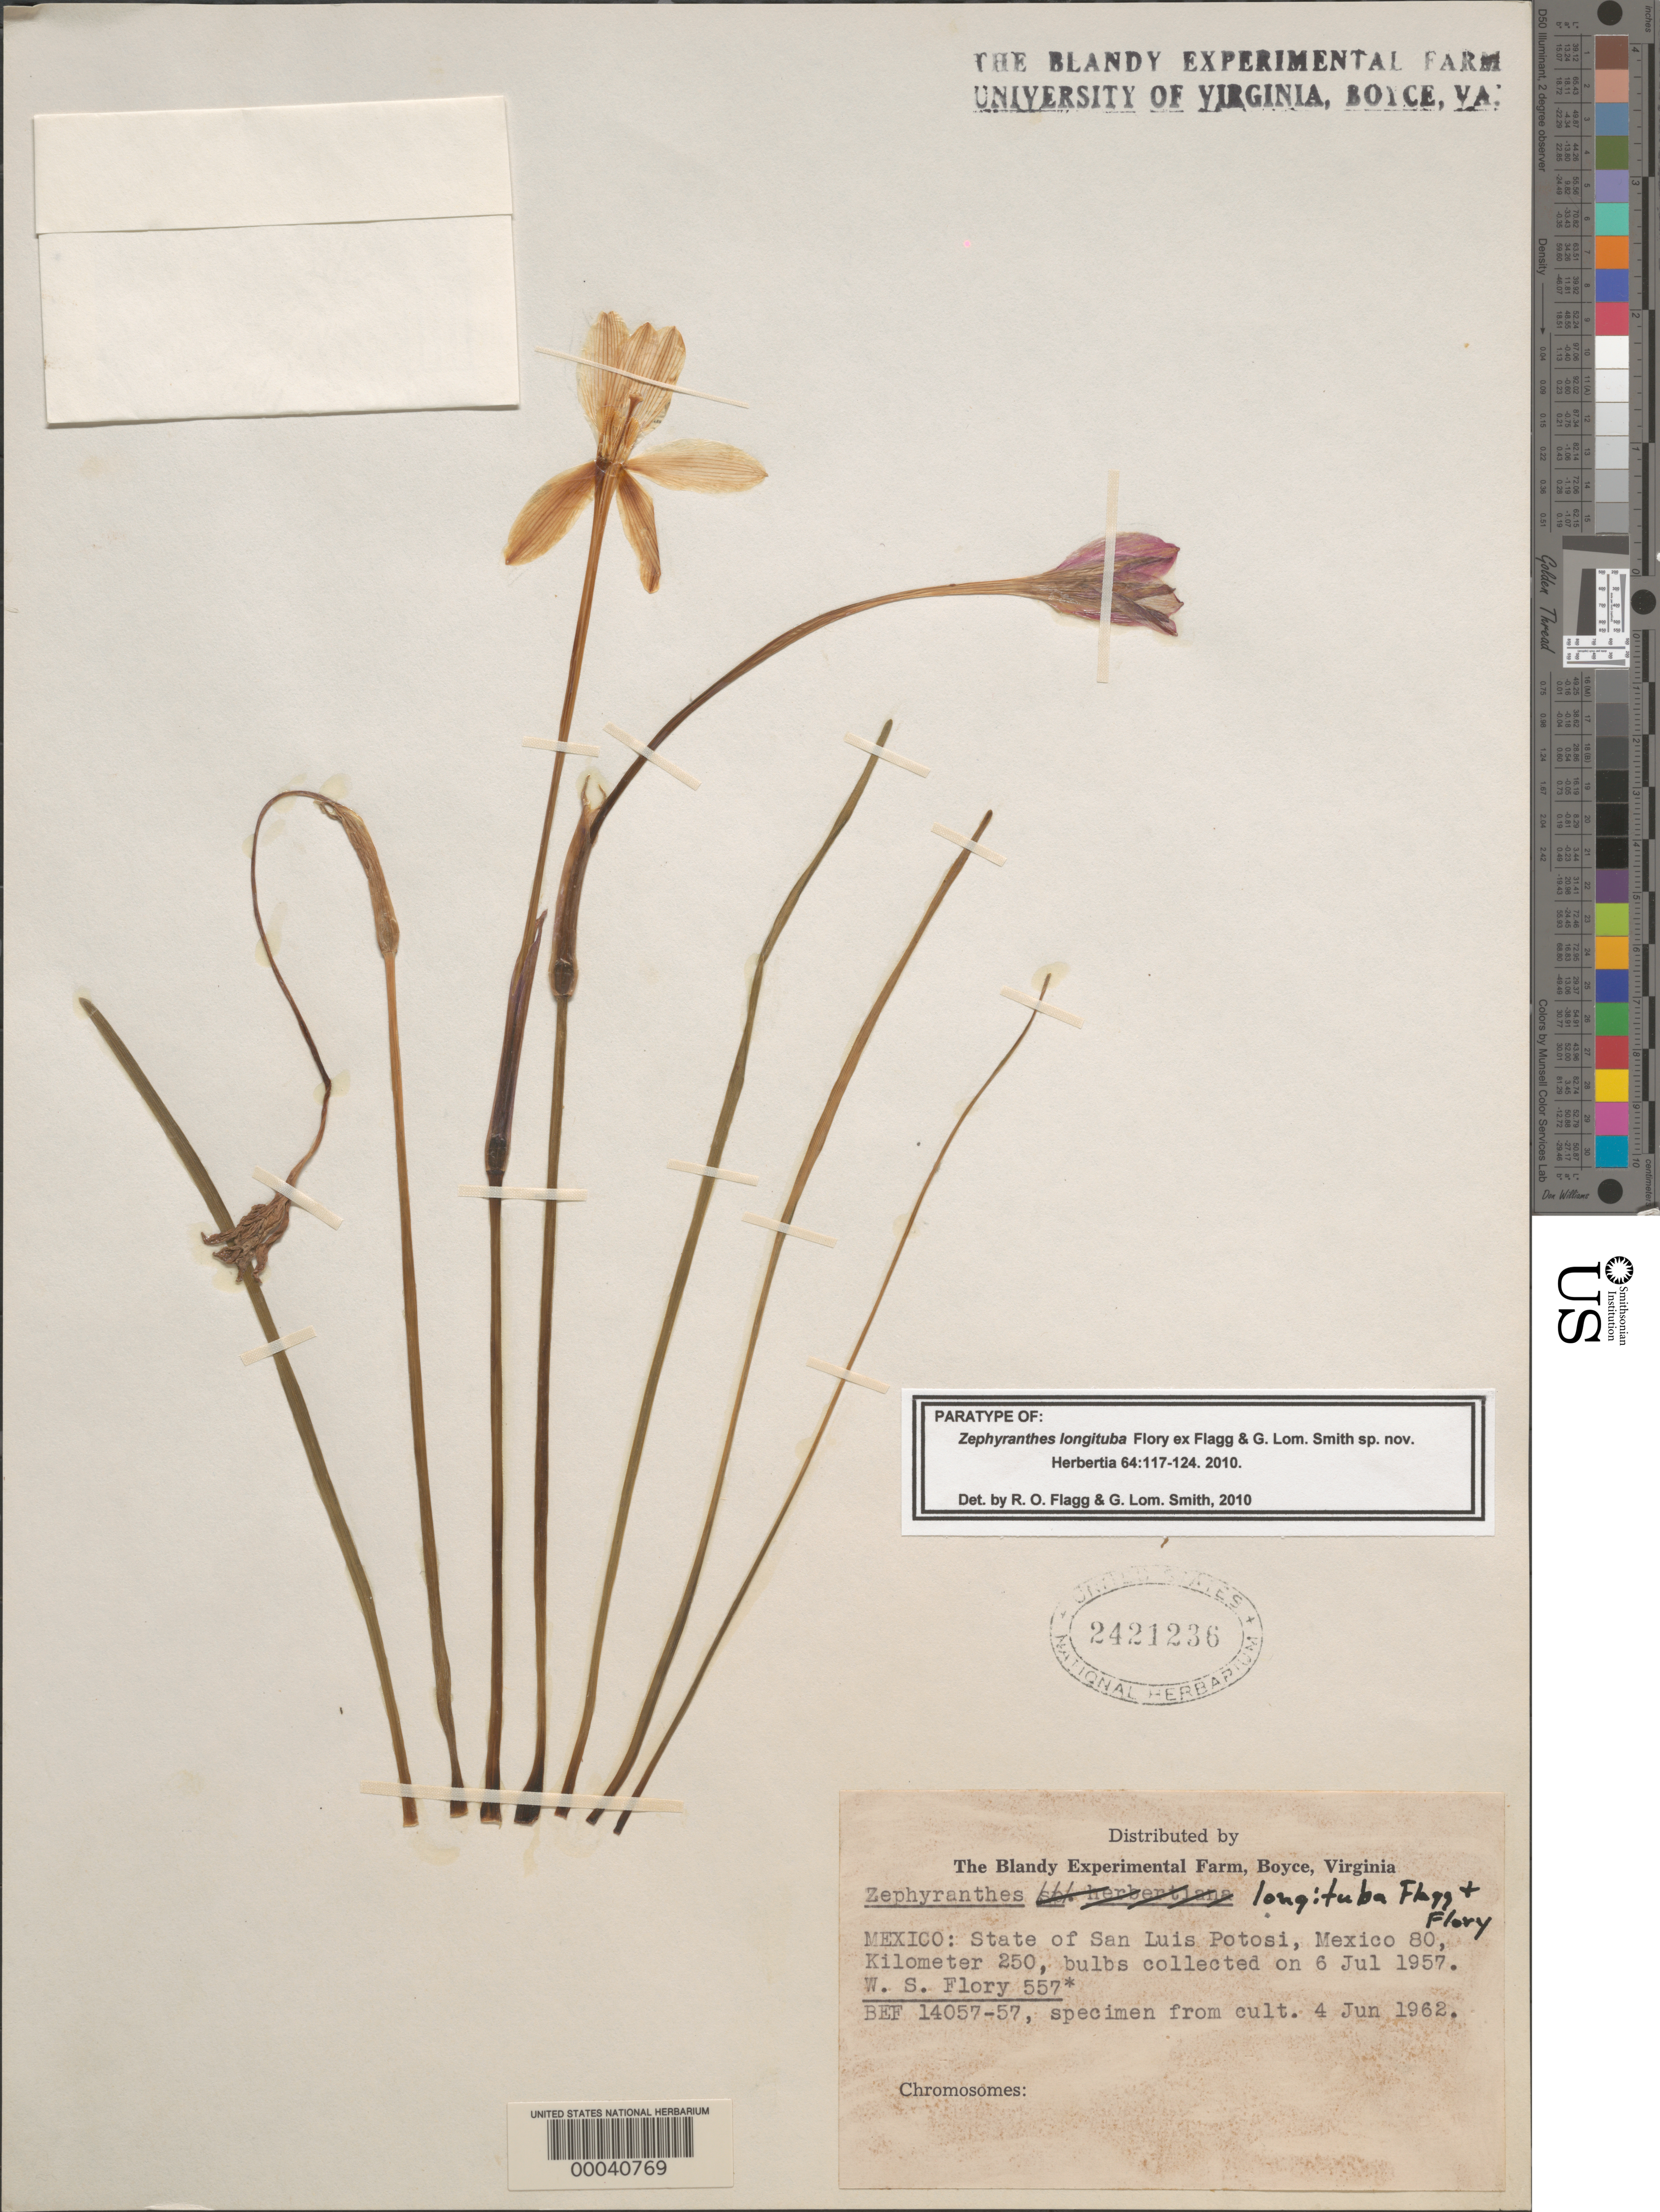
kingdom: Plantae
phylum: Tracheophyta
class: Liliopsida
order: Asparagales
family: Amaryllidaceae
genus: Zephyranthes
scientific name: Zephyranthes longituba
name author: Flory ex Flagg & G. Lom. Sm.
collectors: W. Flory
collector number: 557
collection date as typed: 06 Jul 1957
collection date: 1957-07-06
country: Mexico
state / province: San Luis Potosí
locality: Mexico 80, km. 250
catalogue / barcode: US 2421236